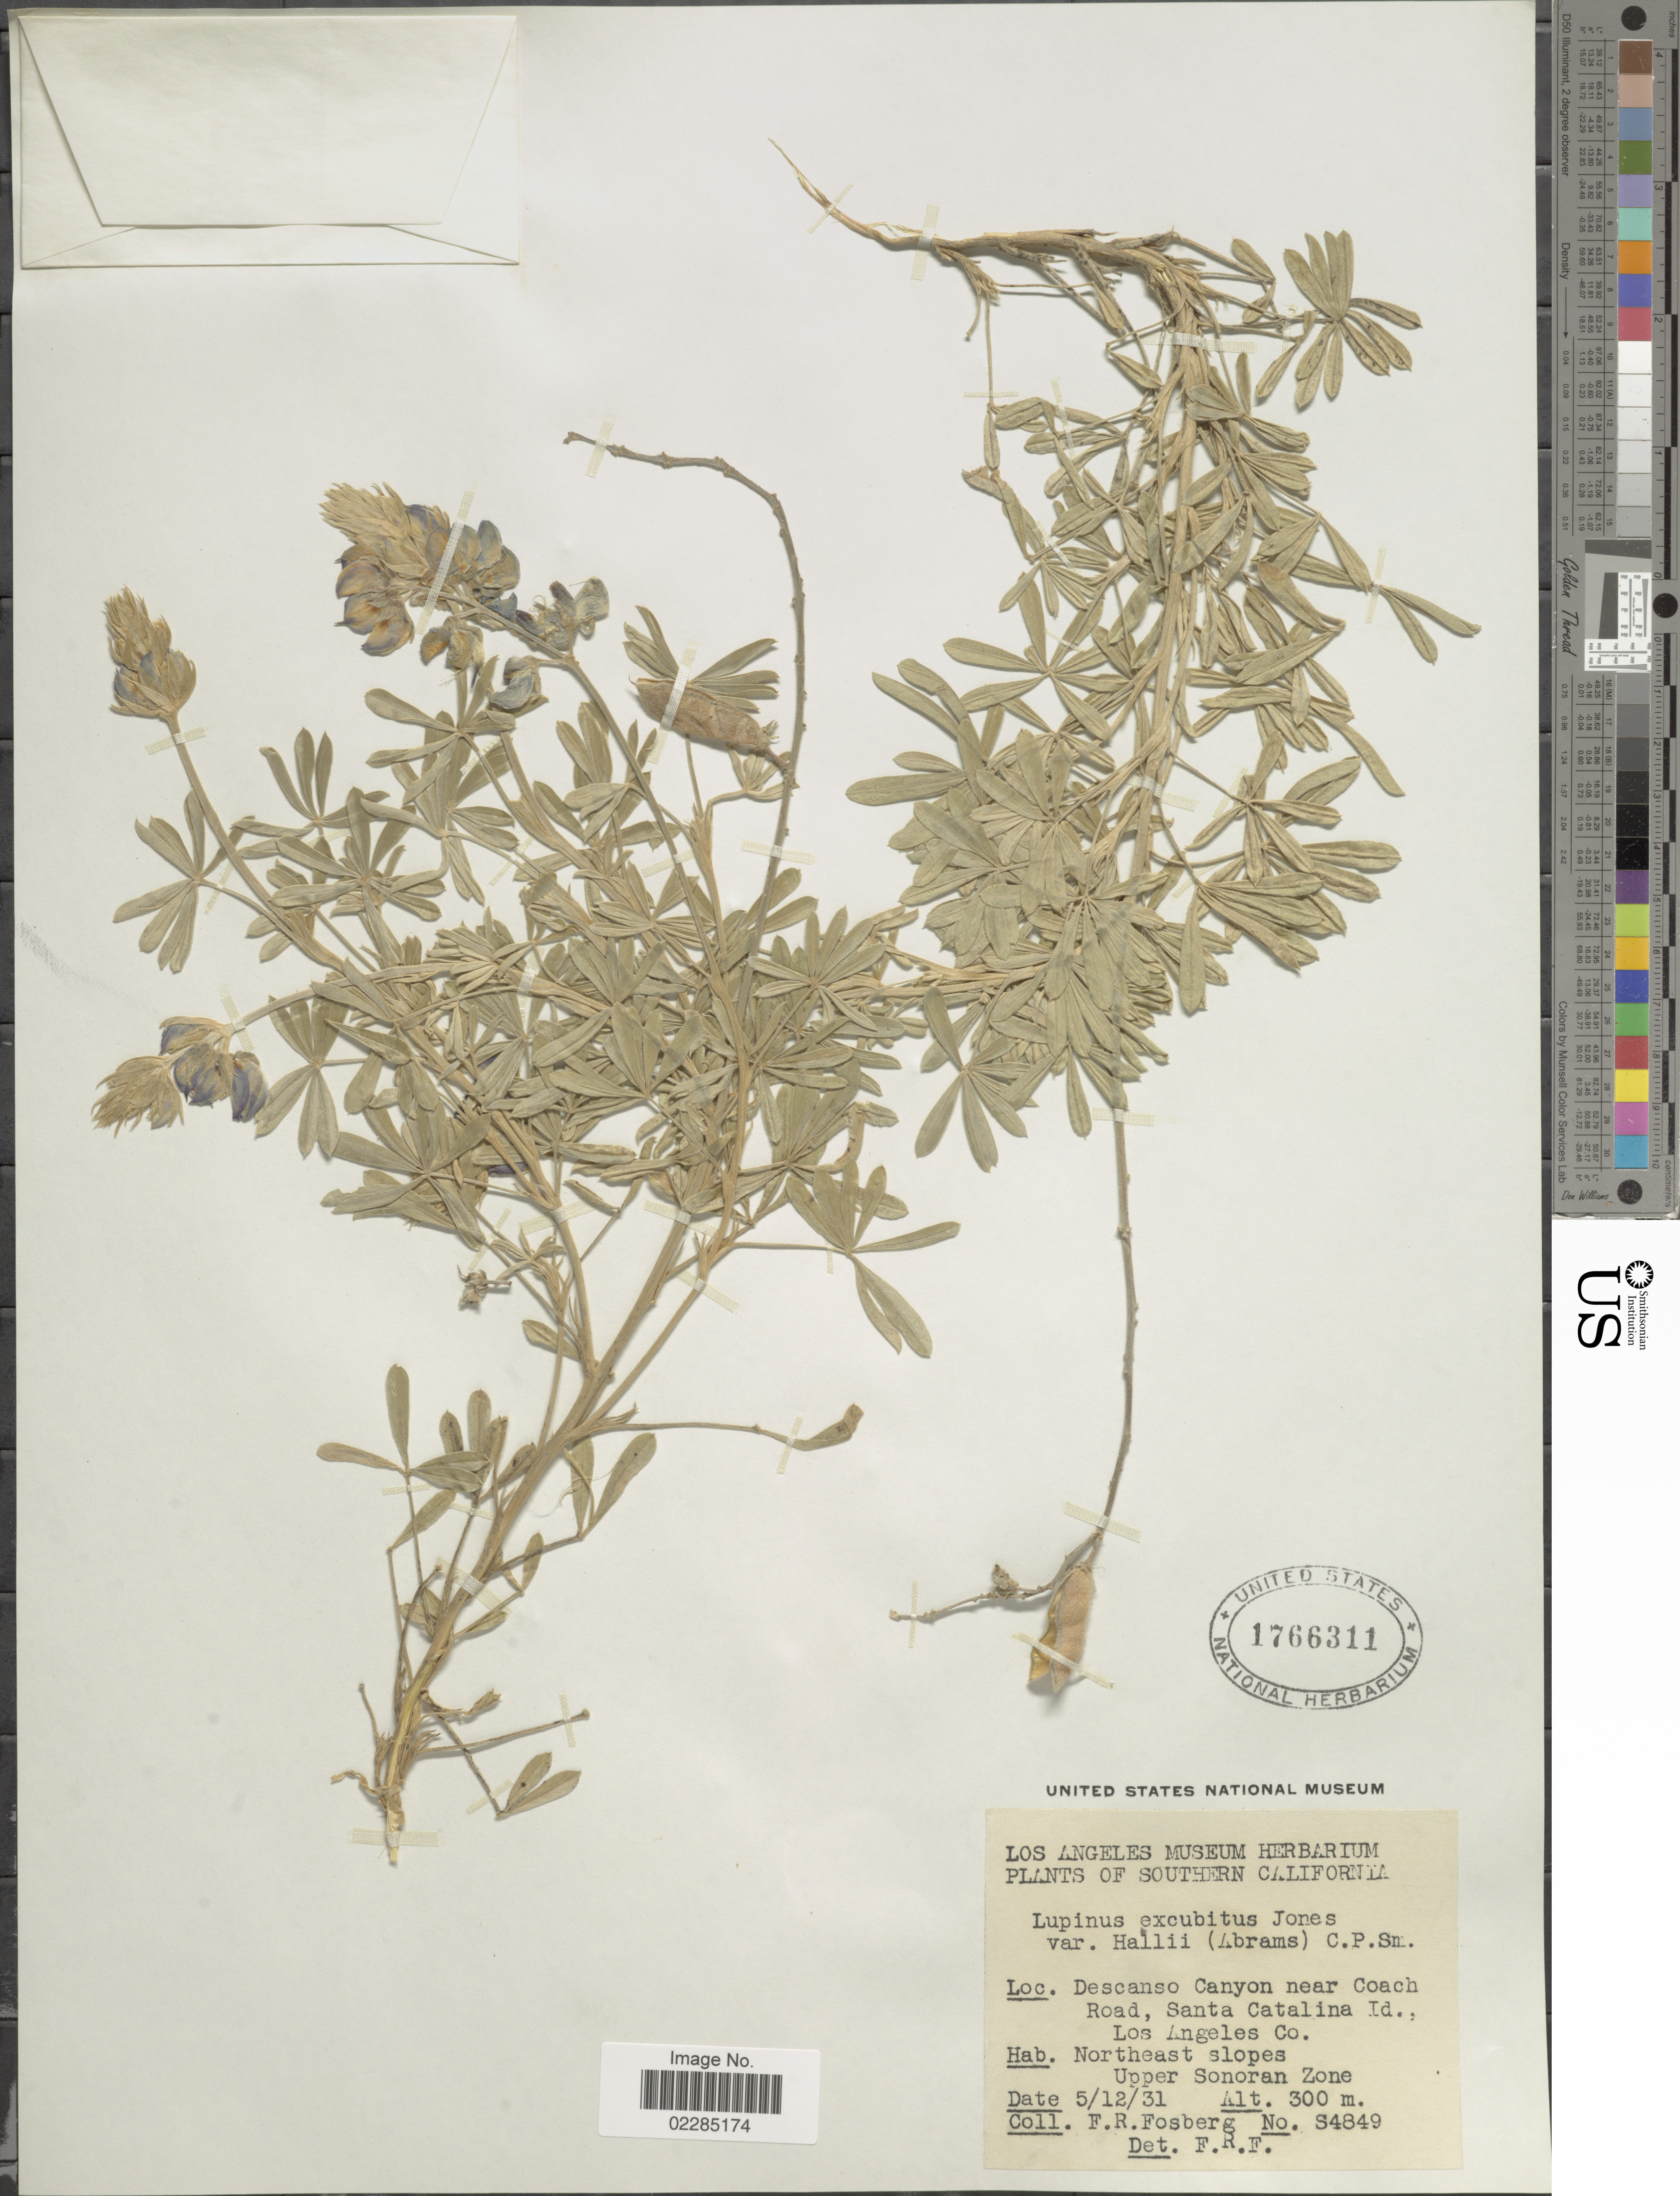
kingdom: Plantae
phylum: Tracheophyta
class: Magnoliopsida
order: Fabales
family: Fabaceae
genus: Lupinus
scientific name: Lupinus excubitus var. hallii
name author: (Abrams) C.P. Sm.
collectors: F. R. Fosberg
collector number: S4849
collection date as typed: Transcribed d/m/y: 12/5/31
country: United States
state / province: California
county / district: Los Angeles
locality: Southern California. Descanso Canyon near Coach Road, Santa Catalina Id., Los Angeles Co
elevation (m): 300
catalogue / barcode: US 1766311